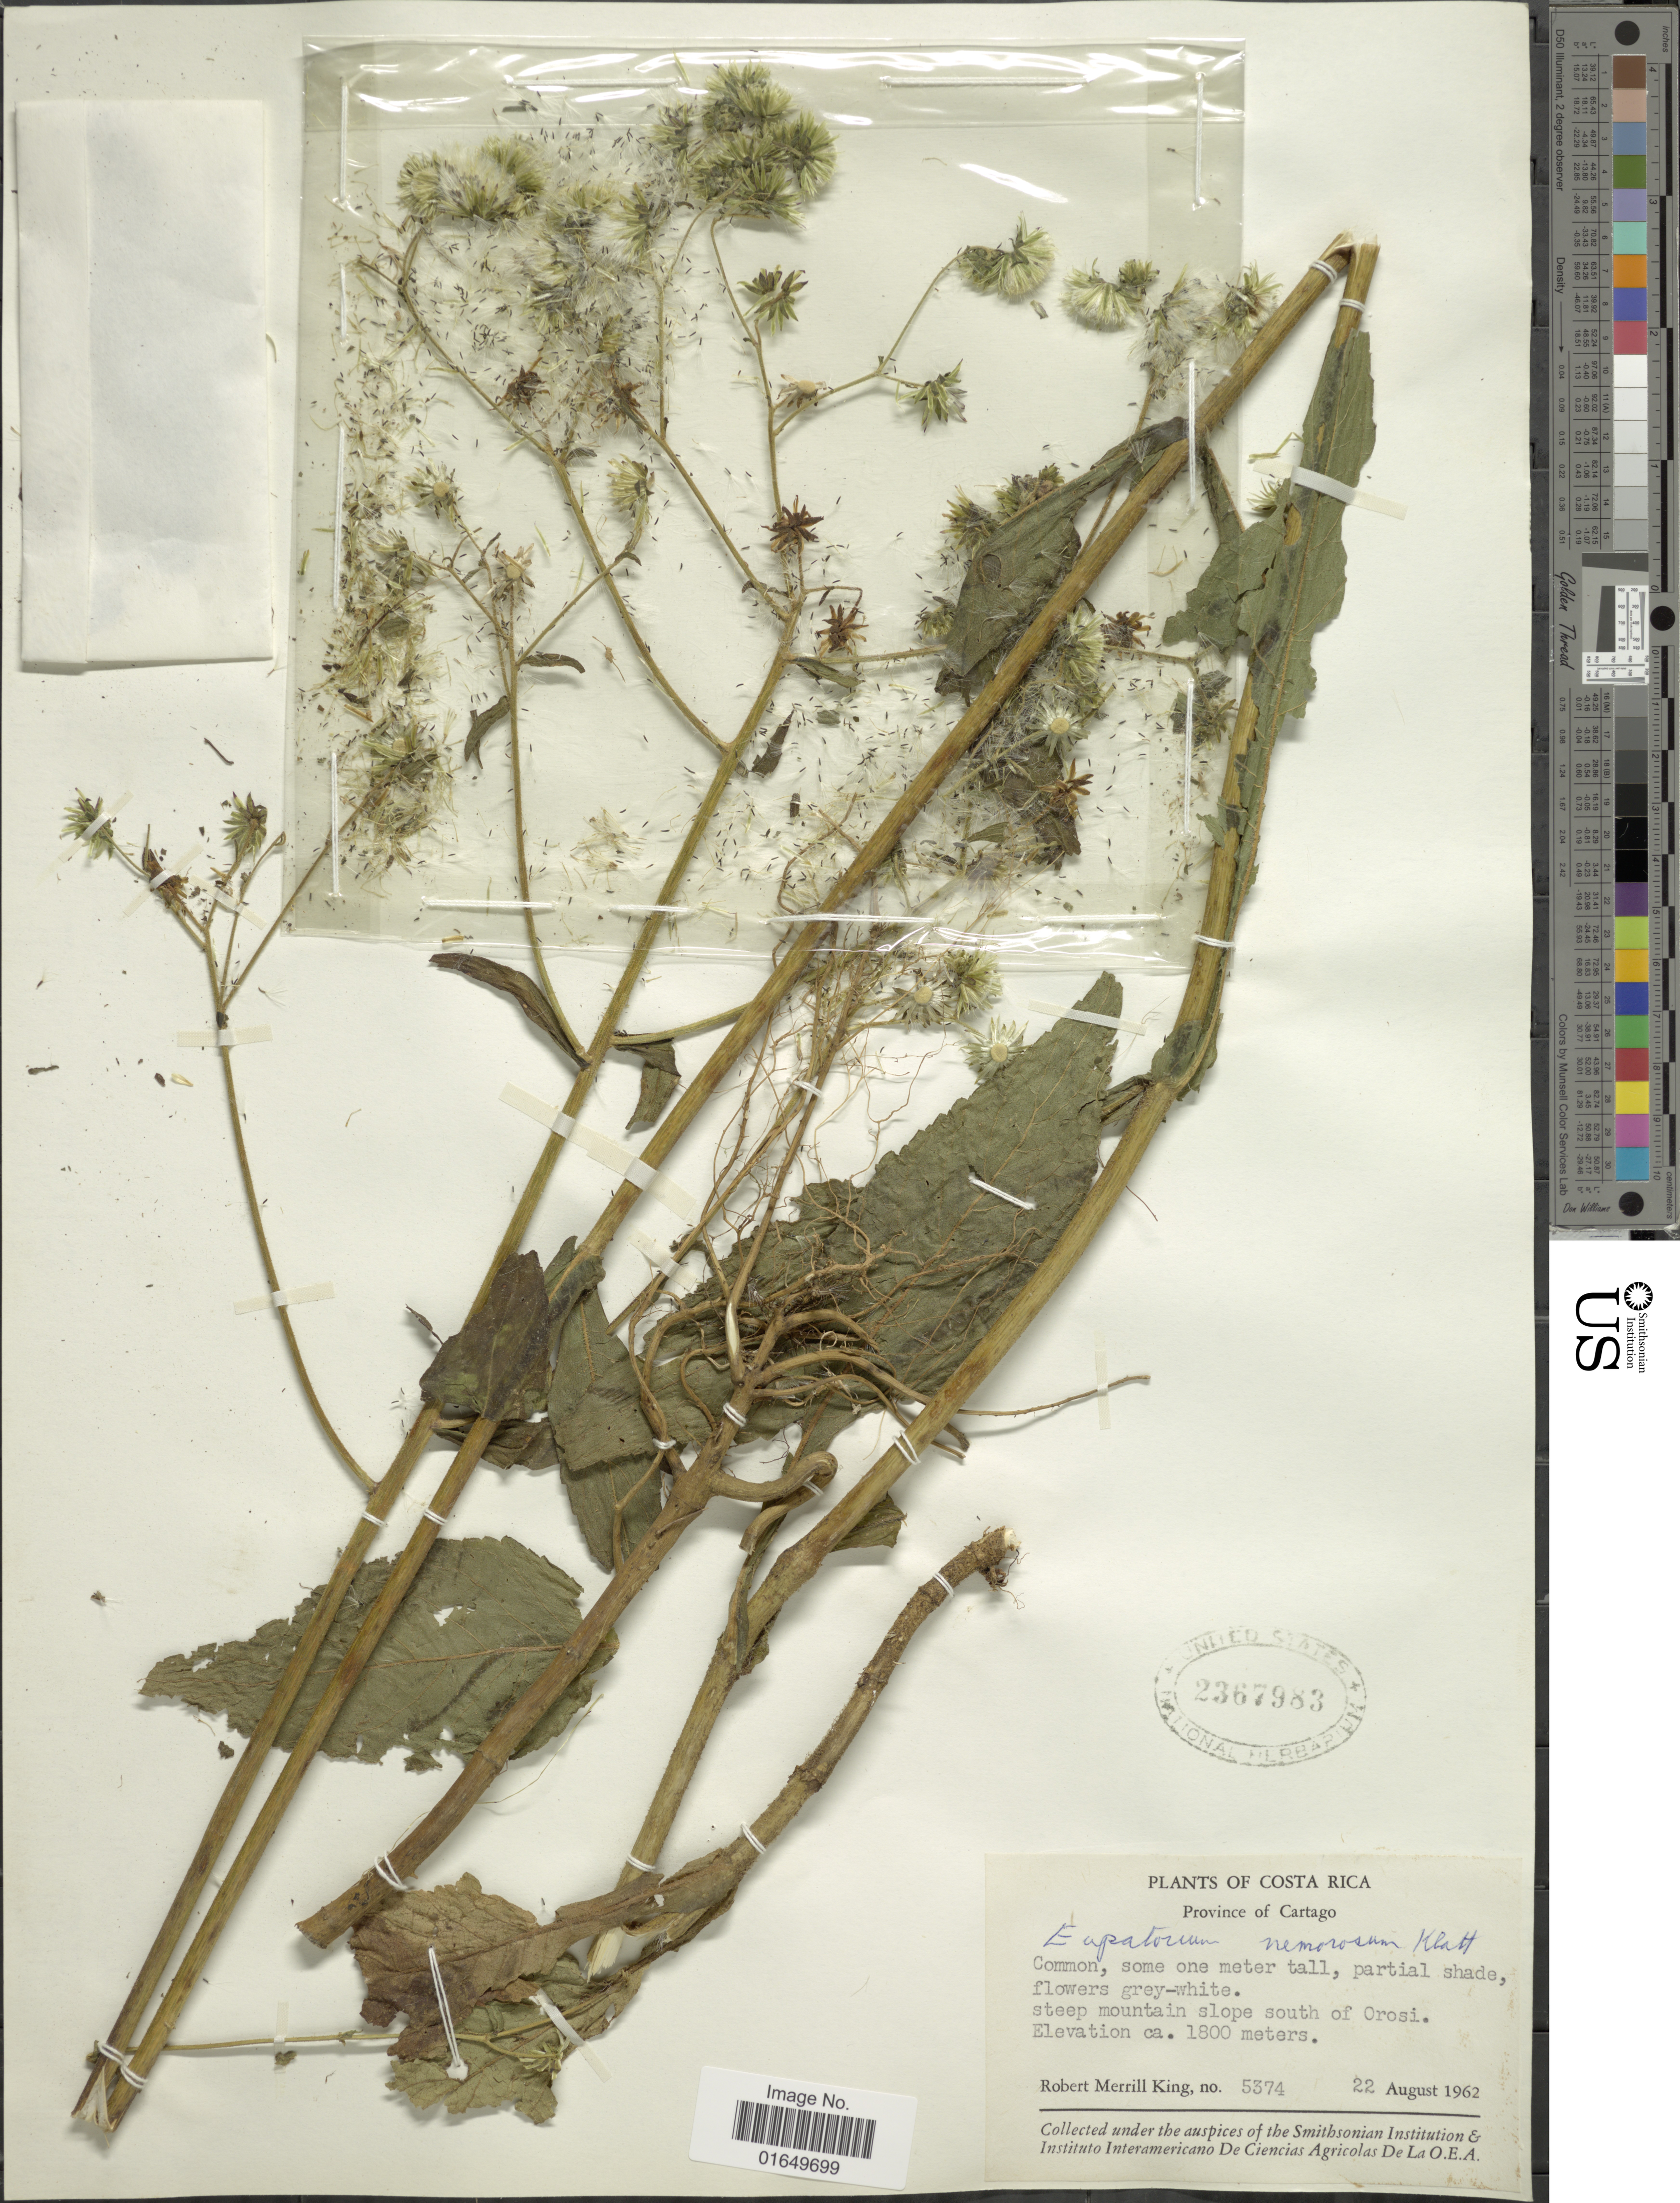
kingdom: Plantae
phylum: Tracheophyta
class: Magnoliopsida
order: Asterales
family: Asteraceae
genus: Polyanthina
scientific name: Polyanthina nemorosa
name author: (Klatt) R.M. King & H. Rob.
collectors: R. M. King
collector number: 5374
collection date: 1962-08-22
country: Costa Rica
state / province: Cartago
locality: South of Orosi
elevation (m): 1800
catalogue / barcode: US 2367983